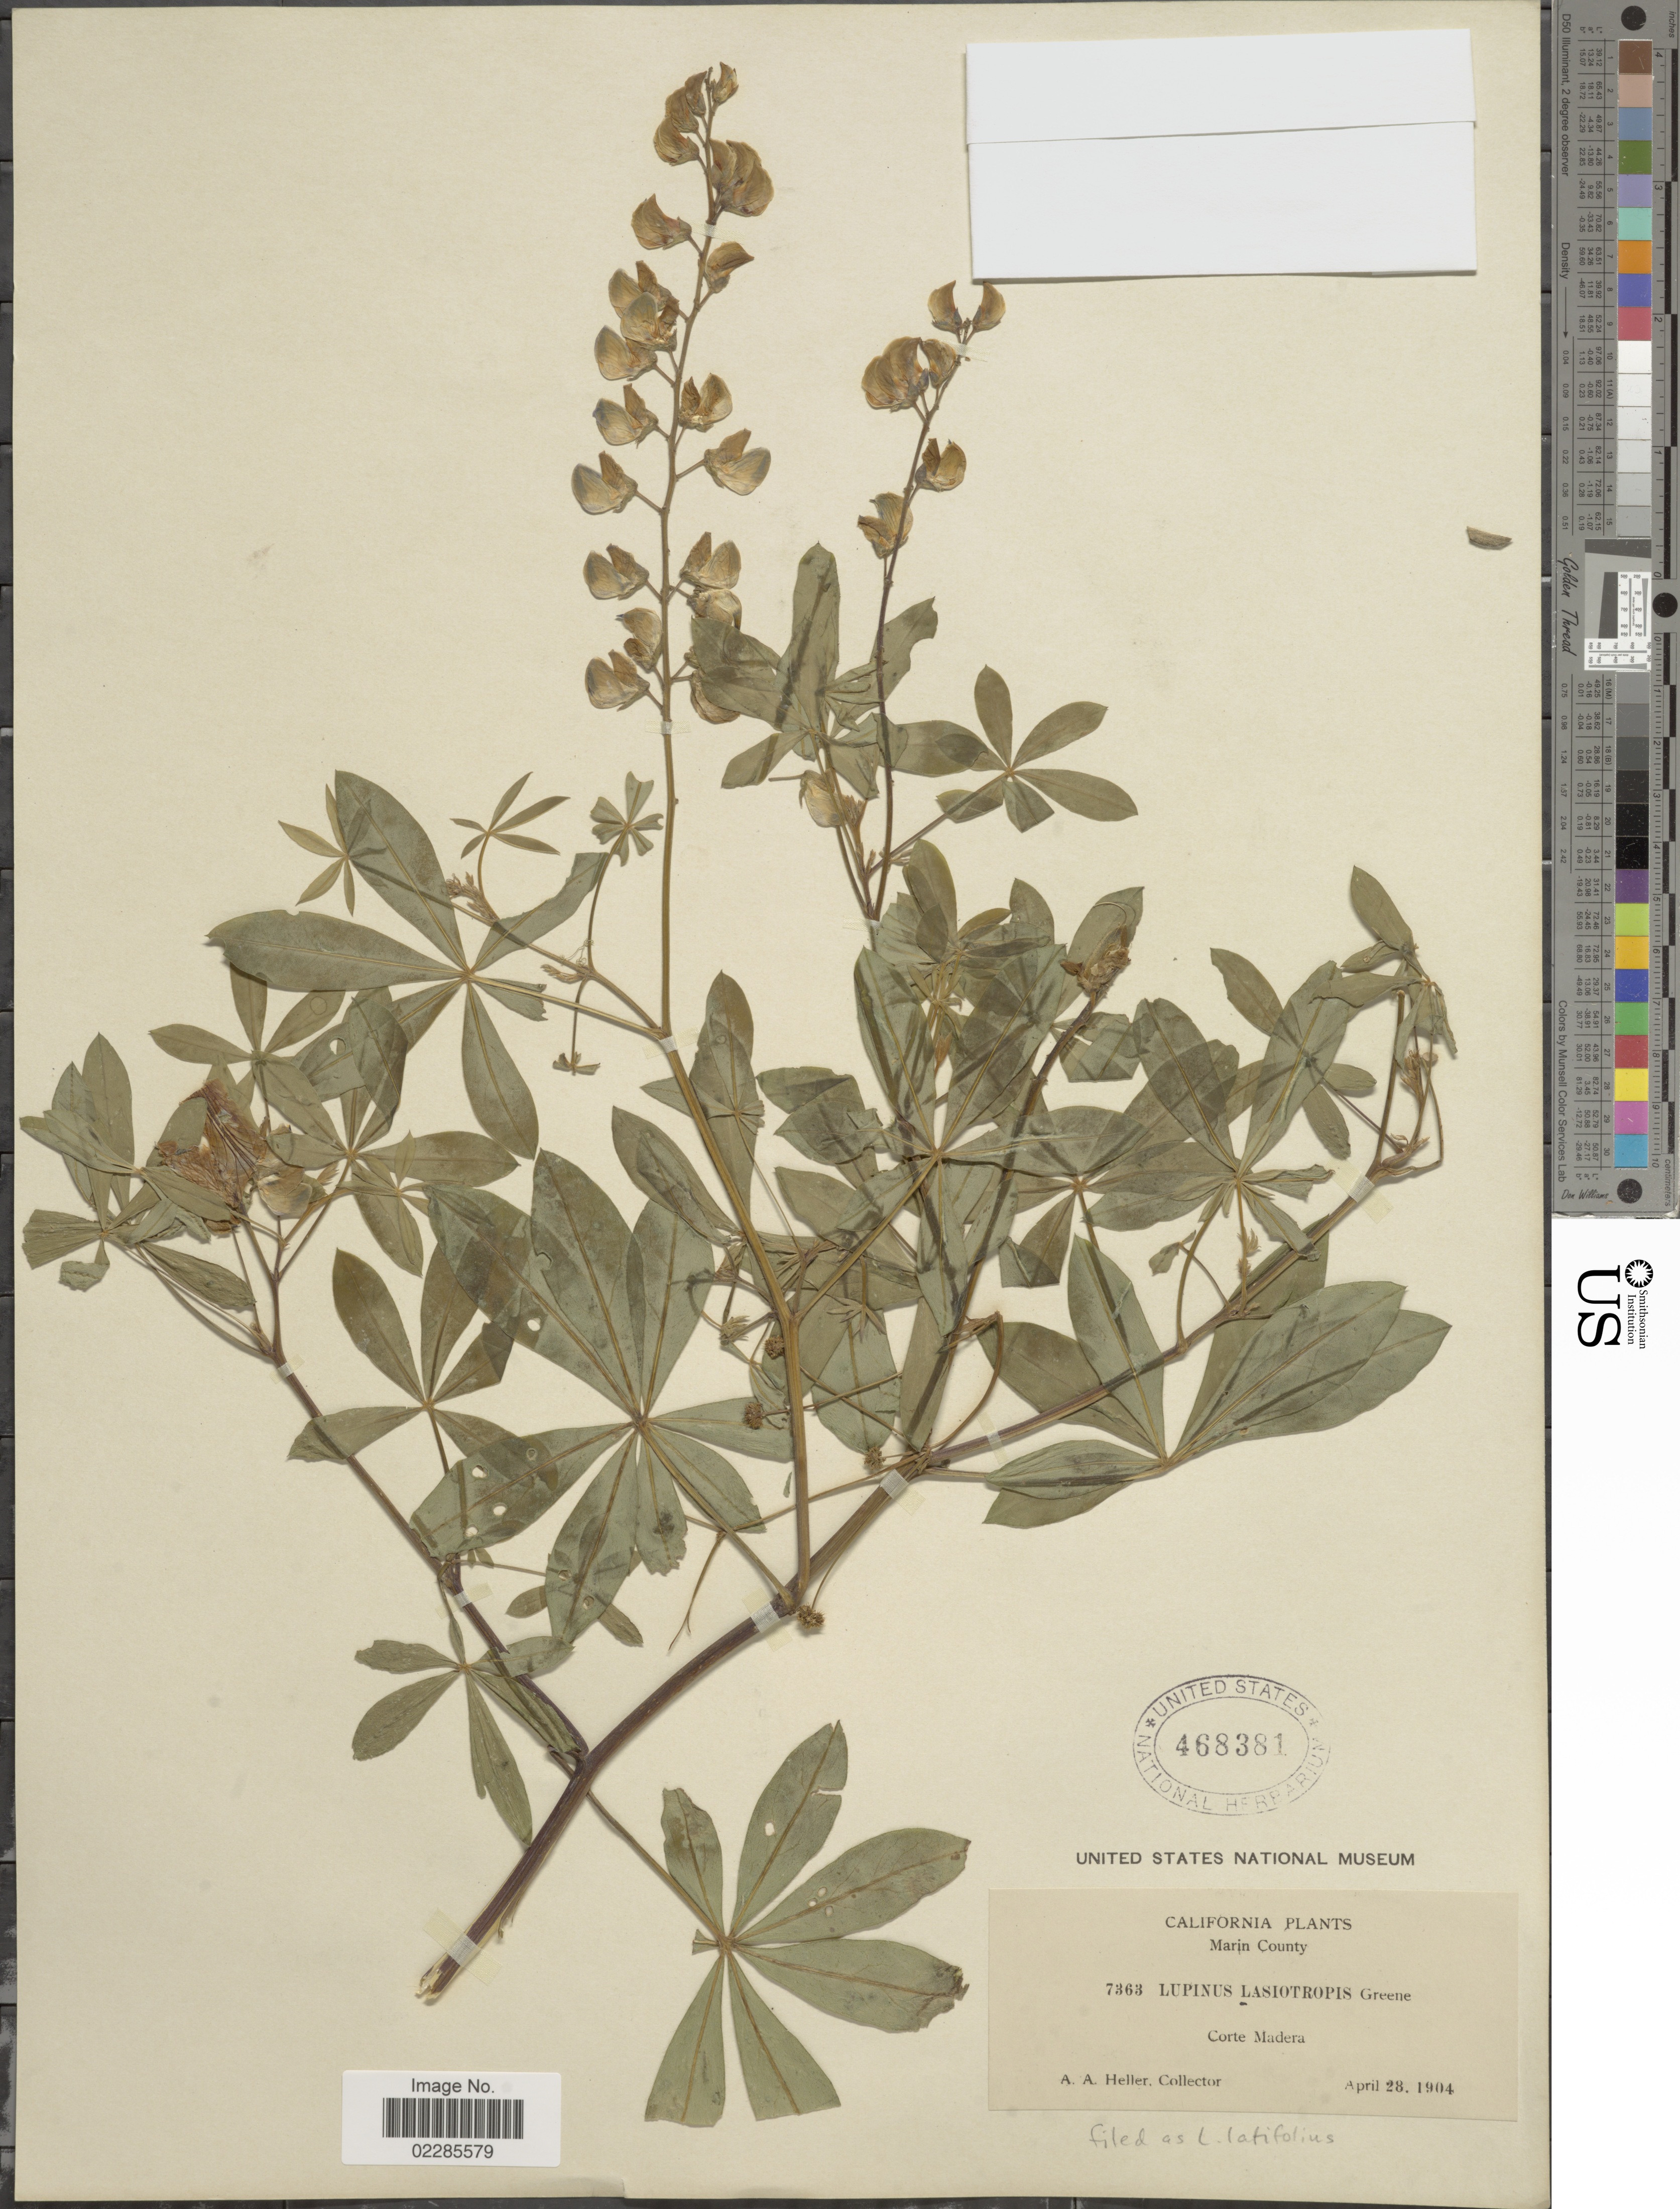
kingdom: Plantae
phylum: Tracheophyta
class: Magnoliopsida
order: Fabales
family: Fabaceae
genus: Lupinus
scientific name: Lupinus latifolius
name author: Lindl. ex J. Agardh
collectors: A. A. Heller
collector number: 7363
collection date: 1904-04-28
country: United States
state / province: California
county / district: Marin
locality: Marin County, Corte Madera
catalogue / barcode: US 468381